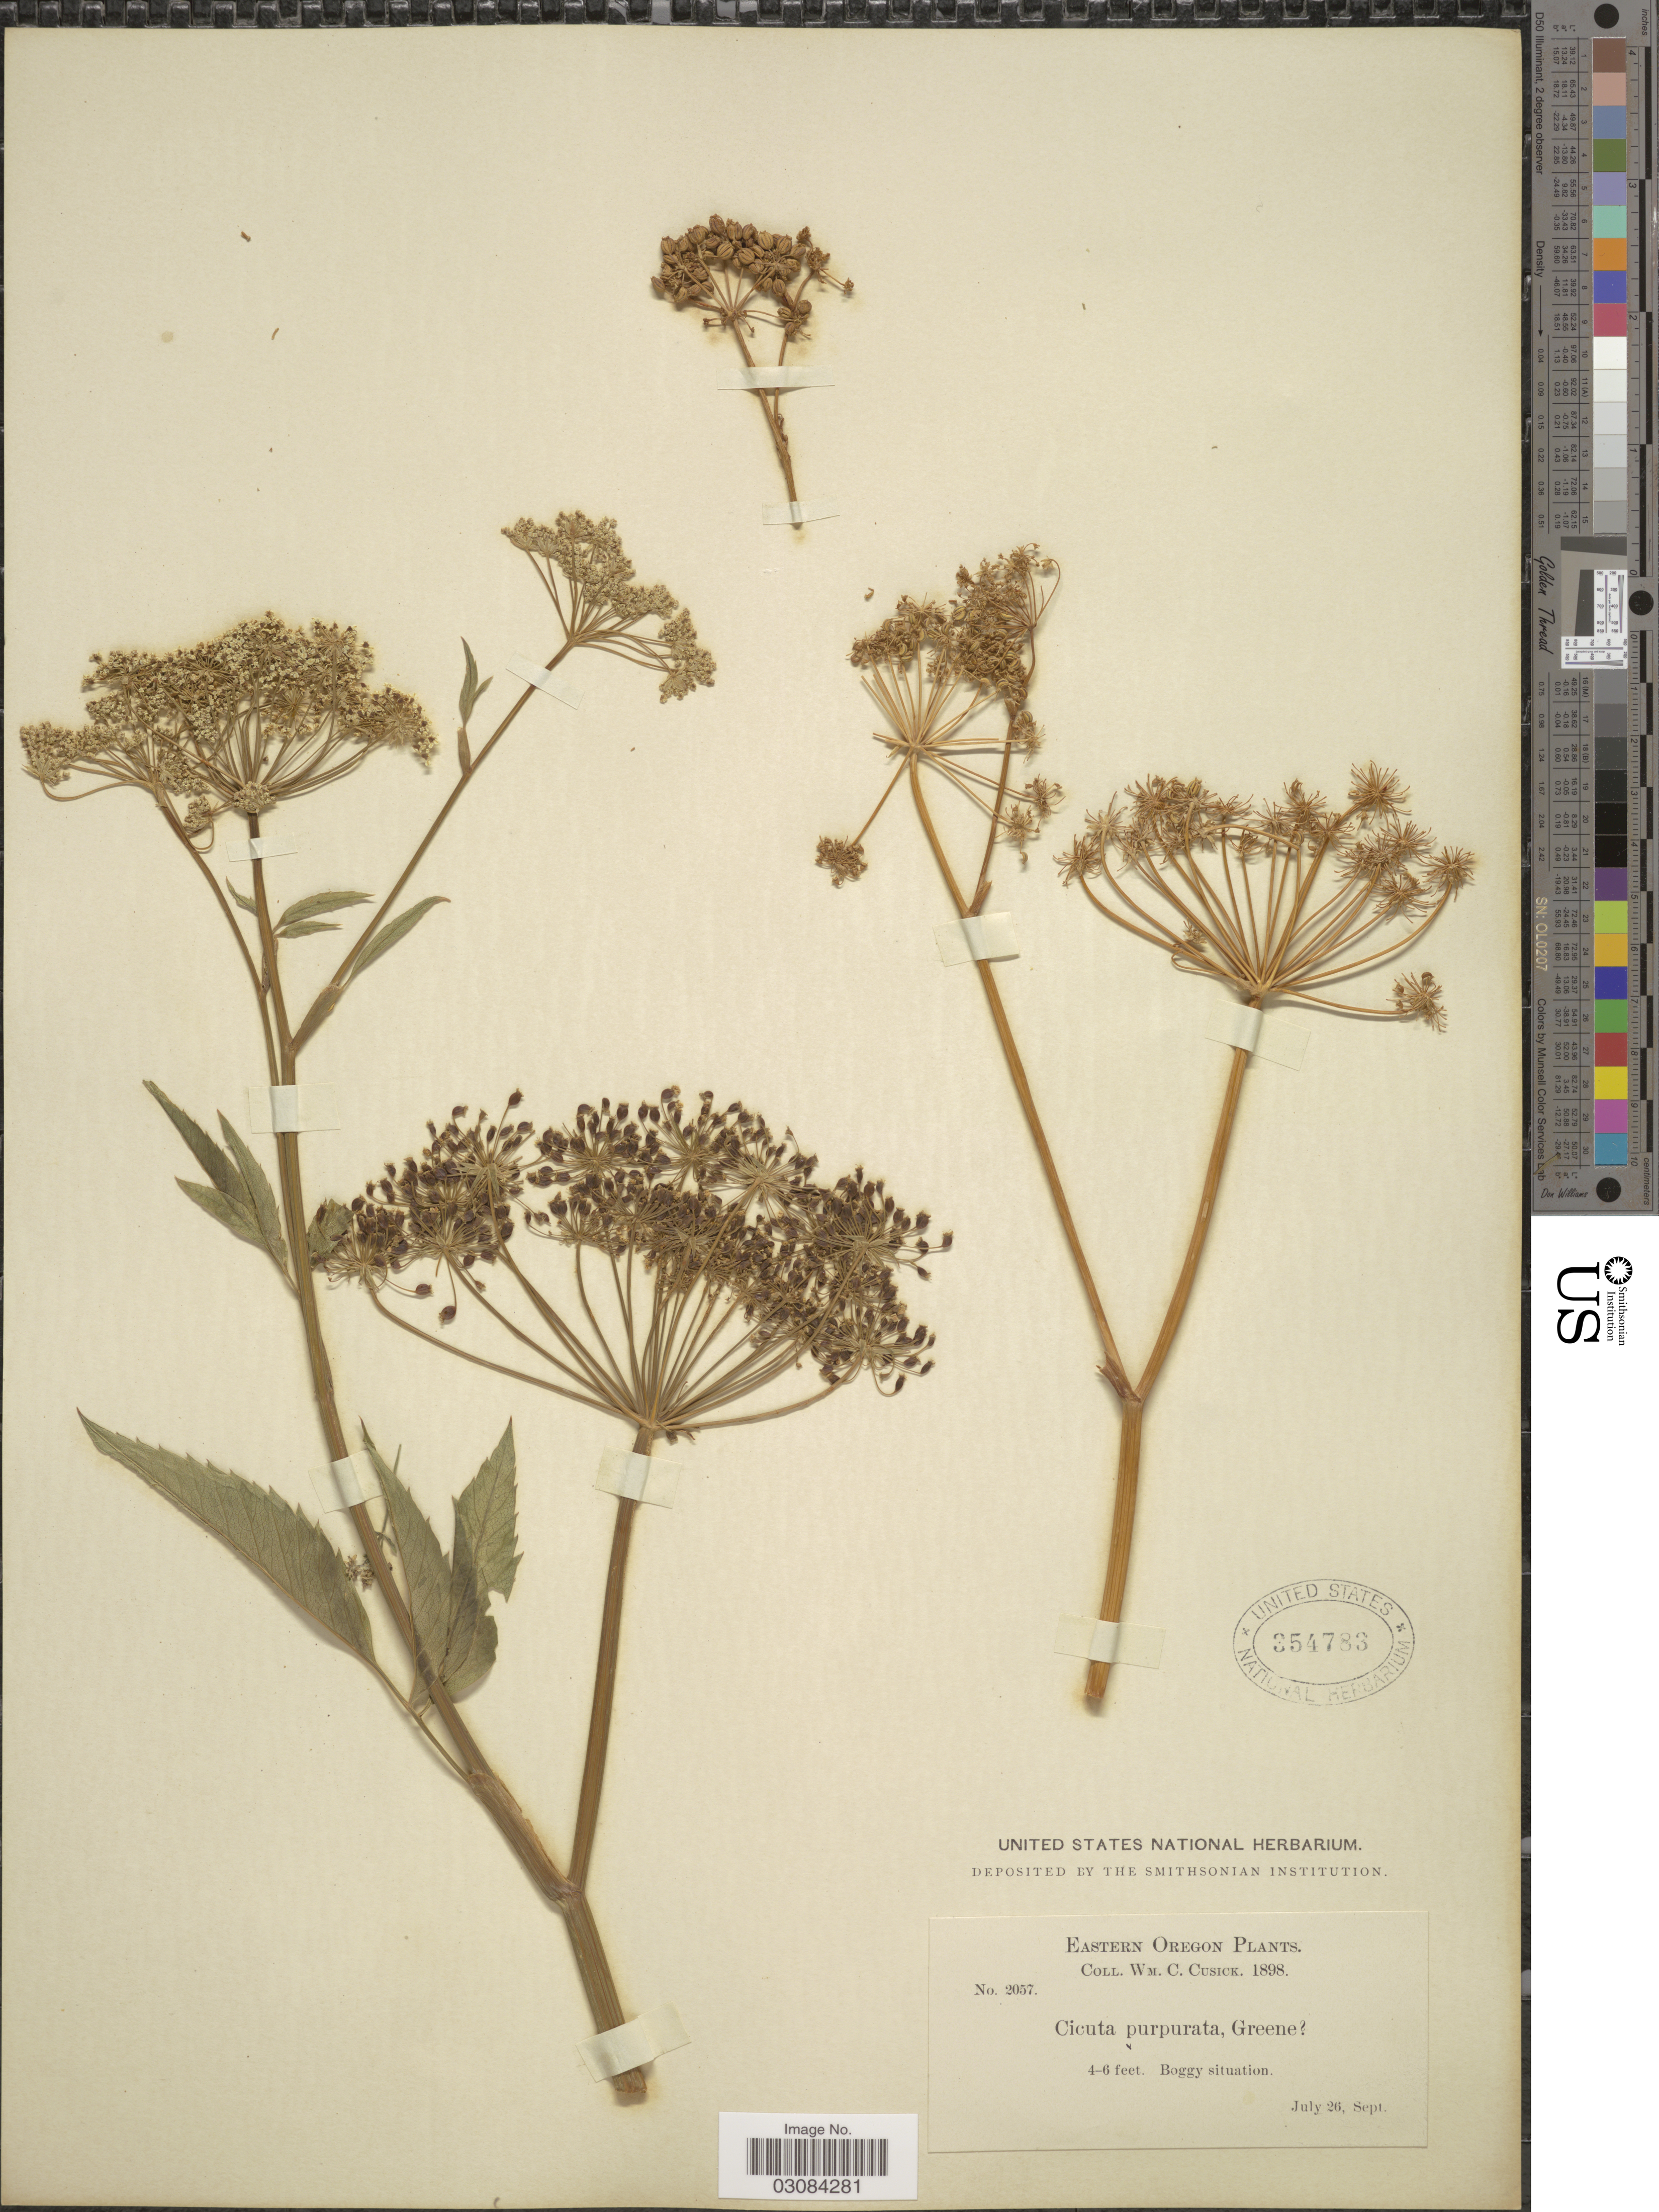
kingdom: Plantae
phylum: Tracheophyta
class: Magnoliopsida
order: Apiales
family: Apiaceae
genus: Cicuta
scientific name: Cicuta douglasii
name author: (DC.) J.M. Coult. & Rose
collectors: W. C. Cusick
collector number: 2057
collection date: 1898-07-26/1898-09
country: United States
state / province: Oregon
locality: Eastern Oregon. Boggy situation.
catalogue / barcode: US 354783